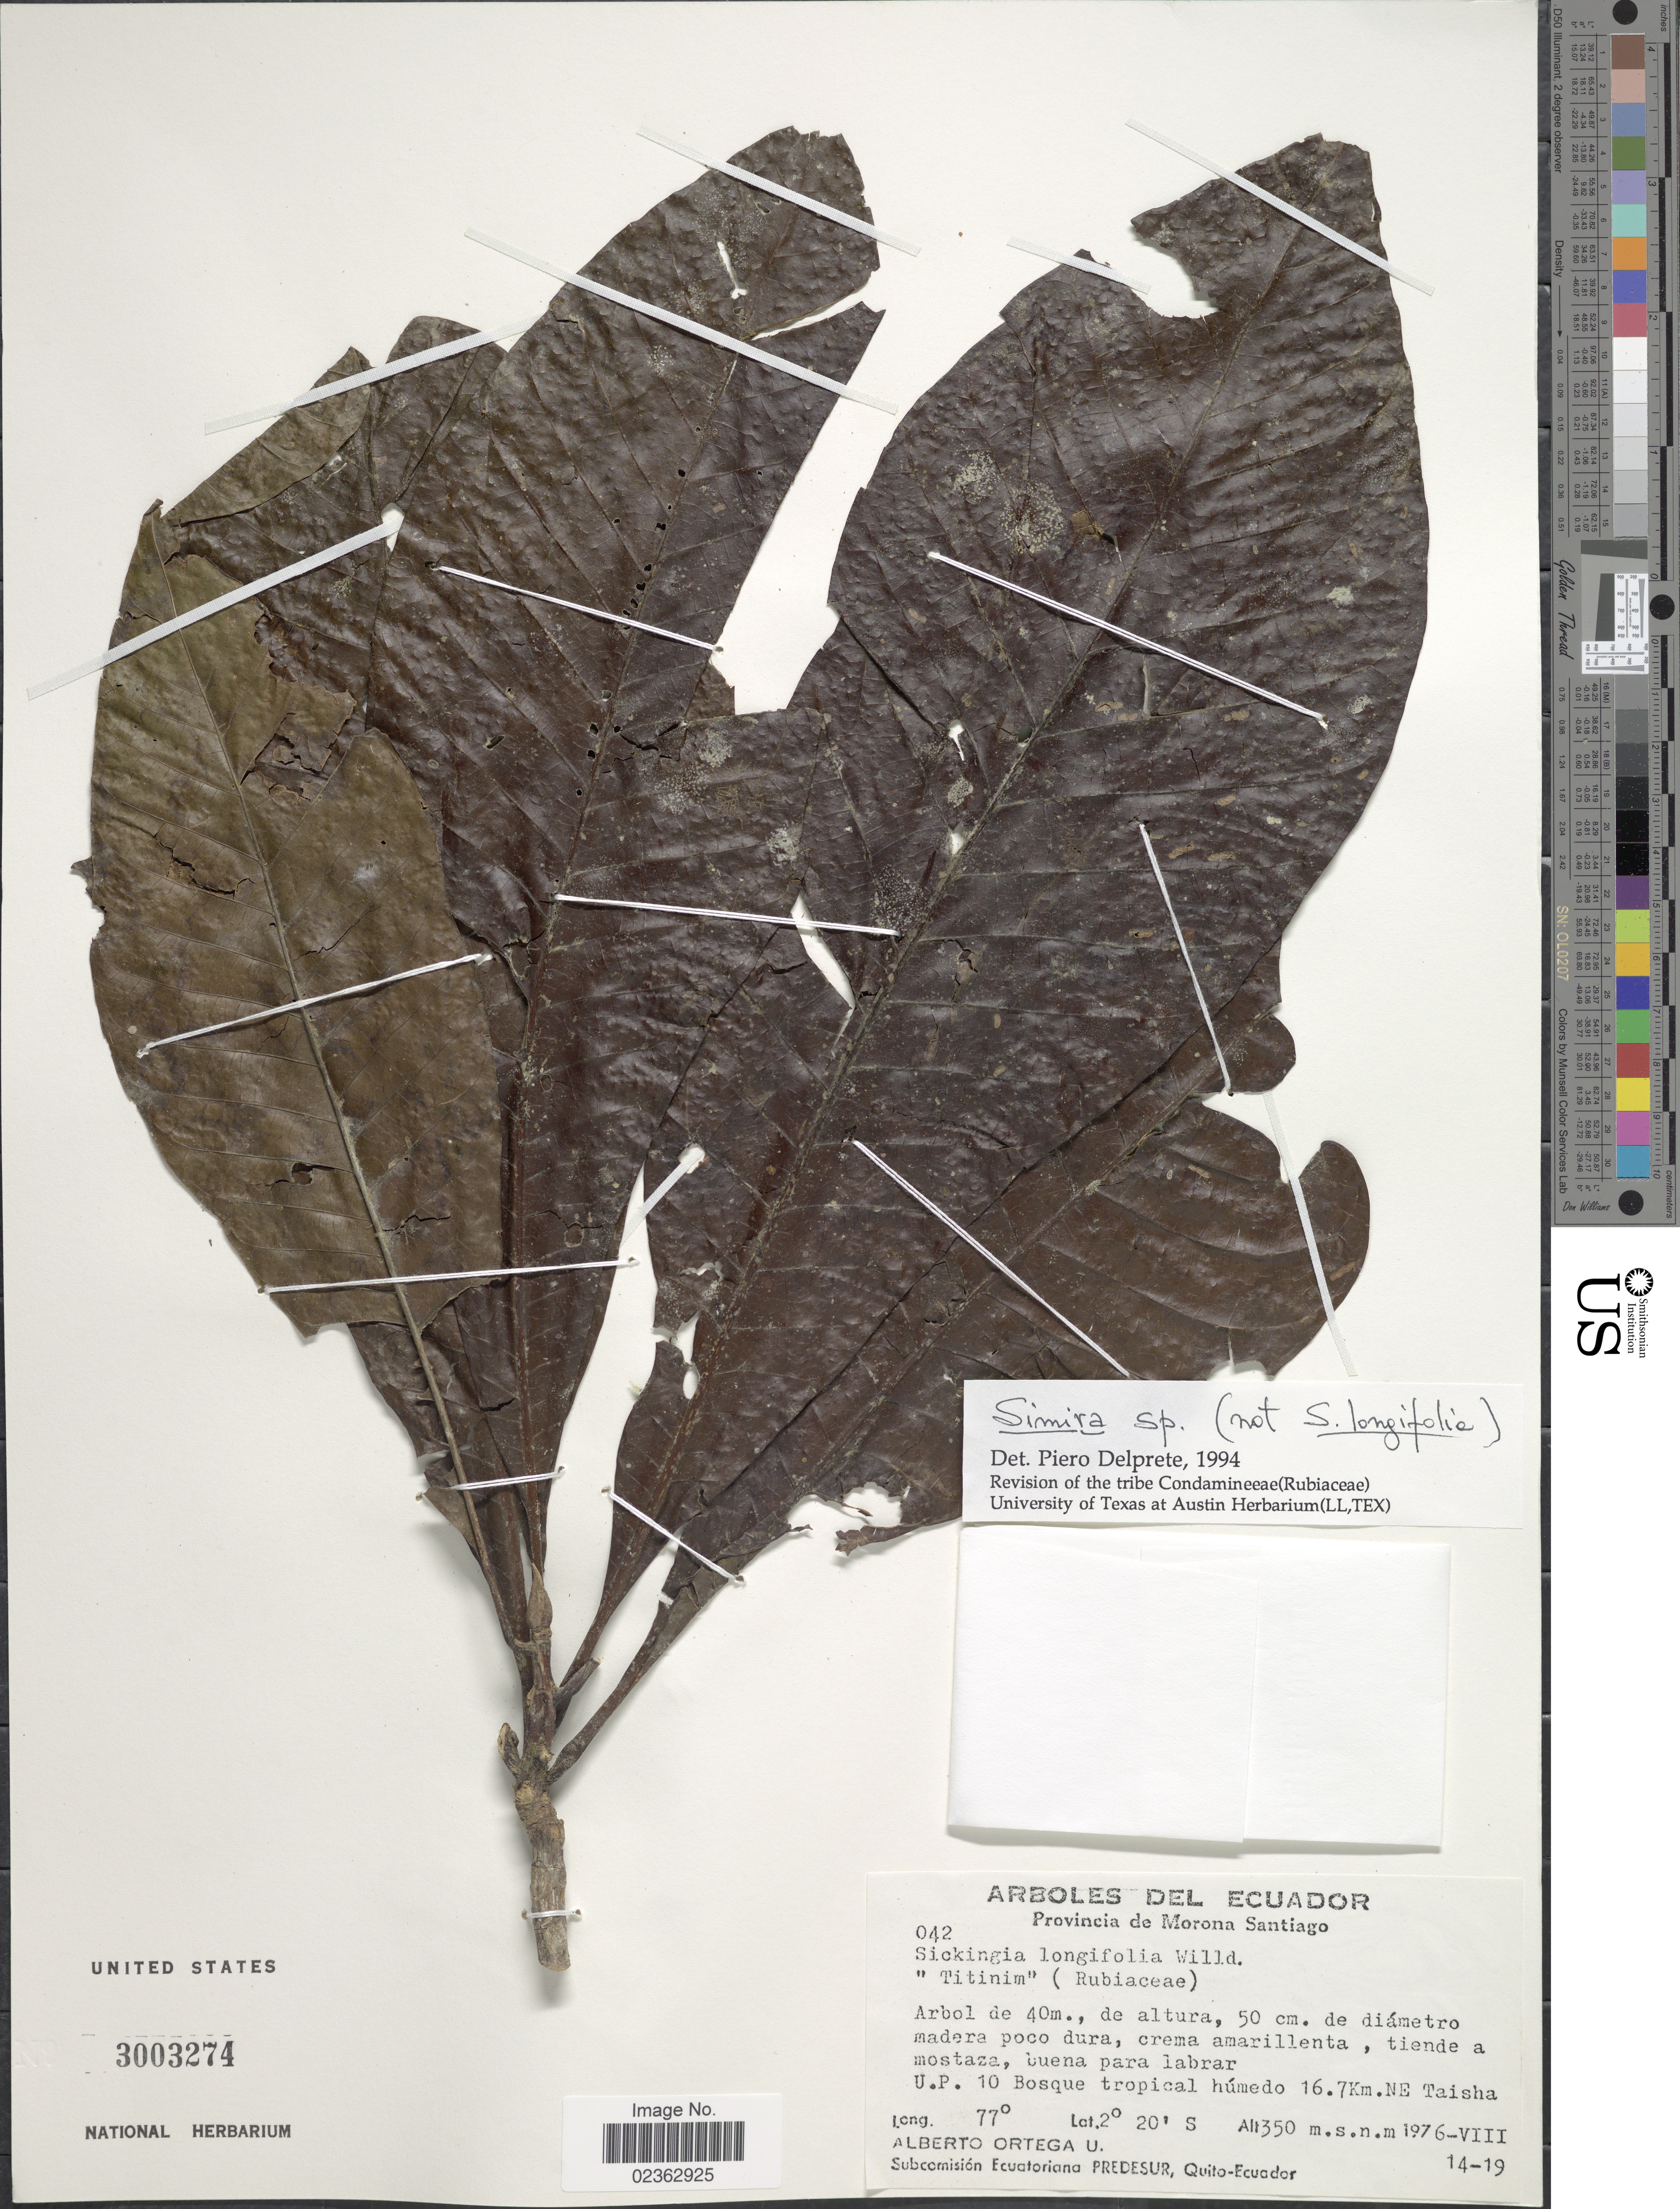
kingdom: Plantae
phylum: Tracheophyta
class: Magnoliopsida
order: Gentianales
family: Rubiaceae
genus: Simira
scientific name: Simira sp.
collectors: A. T. Ortega U.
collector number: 042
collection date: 1976-08-14/1976-08-19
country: Ecuador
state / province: Morona-Santiago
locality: U.P. 10 Bosque tropical humedo 16.7 km. NE Taisha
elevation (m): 350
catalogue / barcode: US 3003274